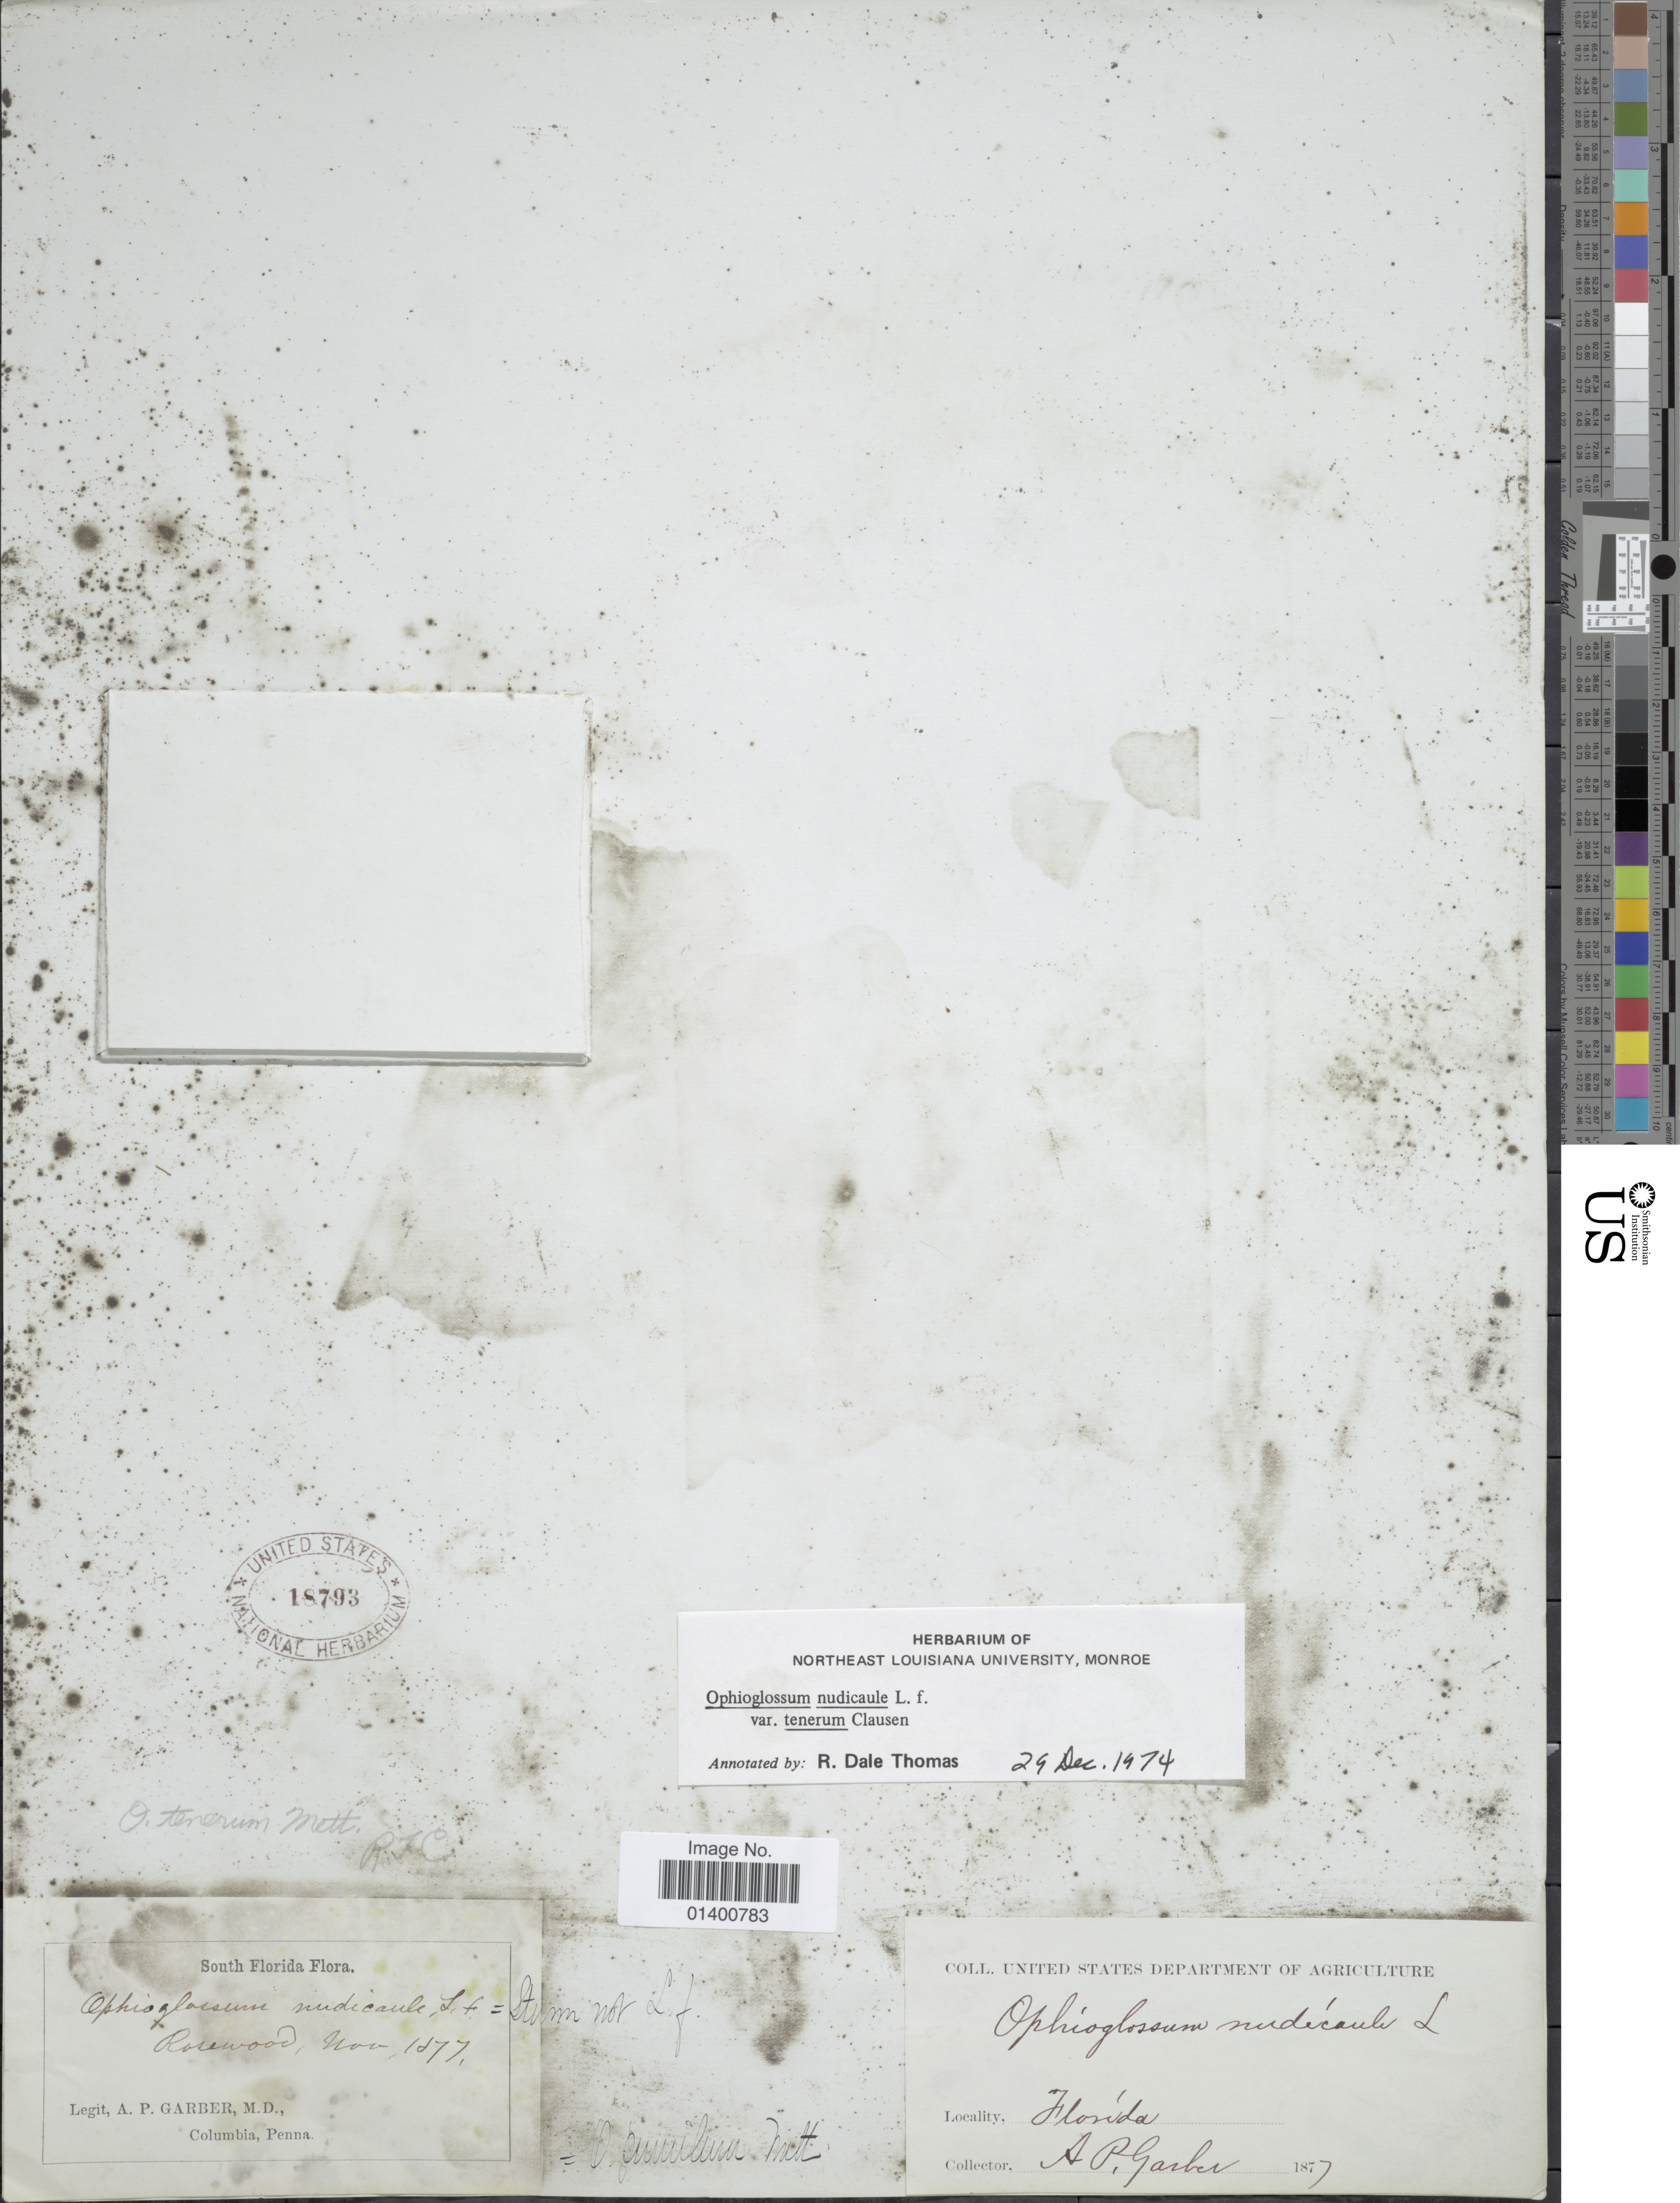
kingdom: Plantae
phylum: Tracheophyta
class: Polypodiopsida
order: Ophioglossales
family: Ophioglossaceae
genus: Ophioglossum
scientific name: Ophioglossum nudicaule var. tenerum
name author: (Mett. ex Prantl) R.T. Clausen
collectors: A. P. Garber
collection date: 1877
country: United States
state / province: Florida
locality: South Florida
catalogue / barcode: US 18793